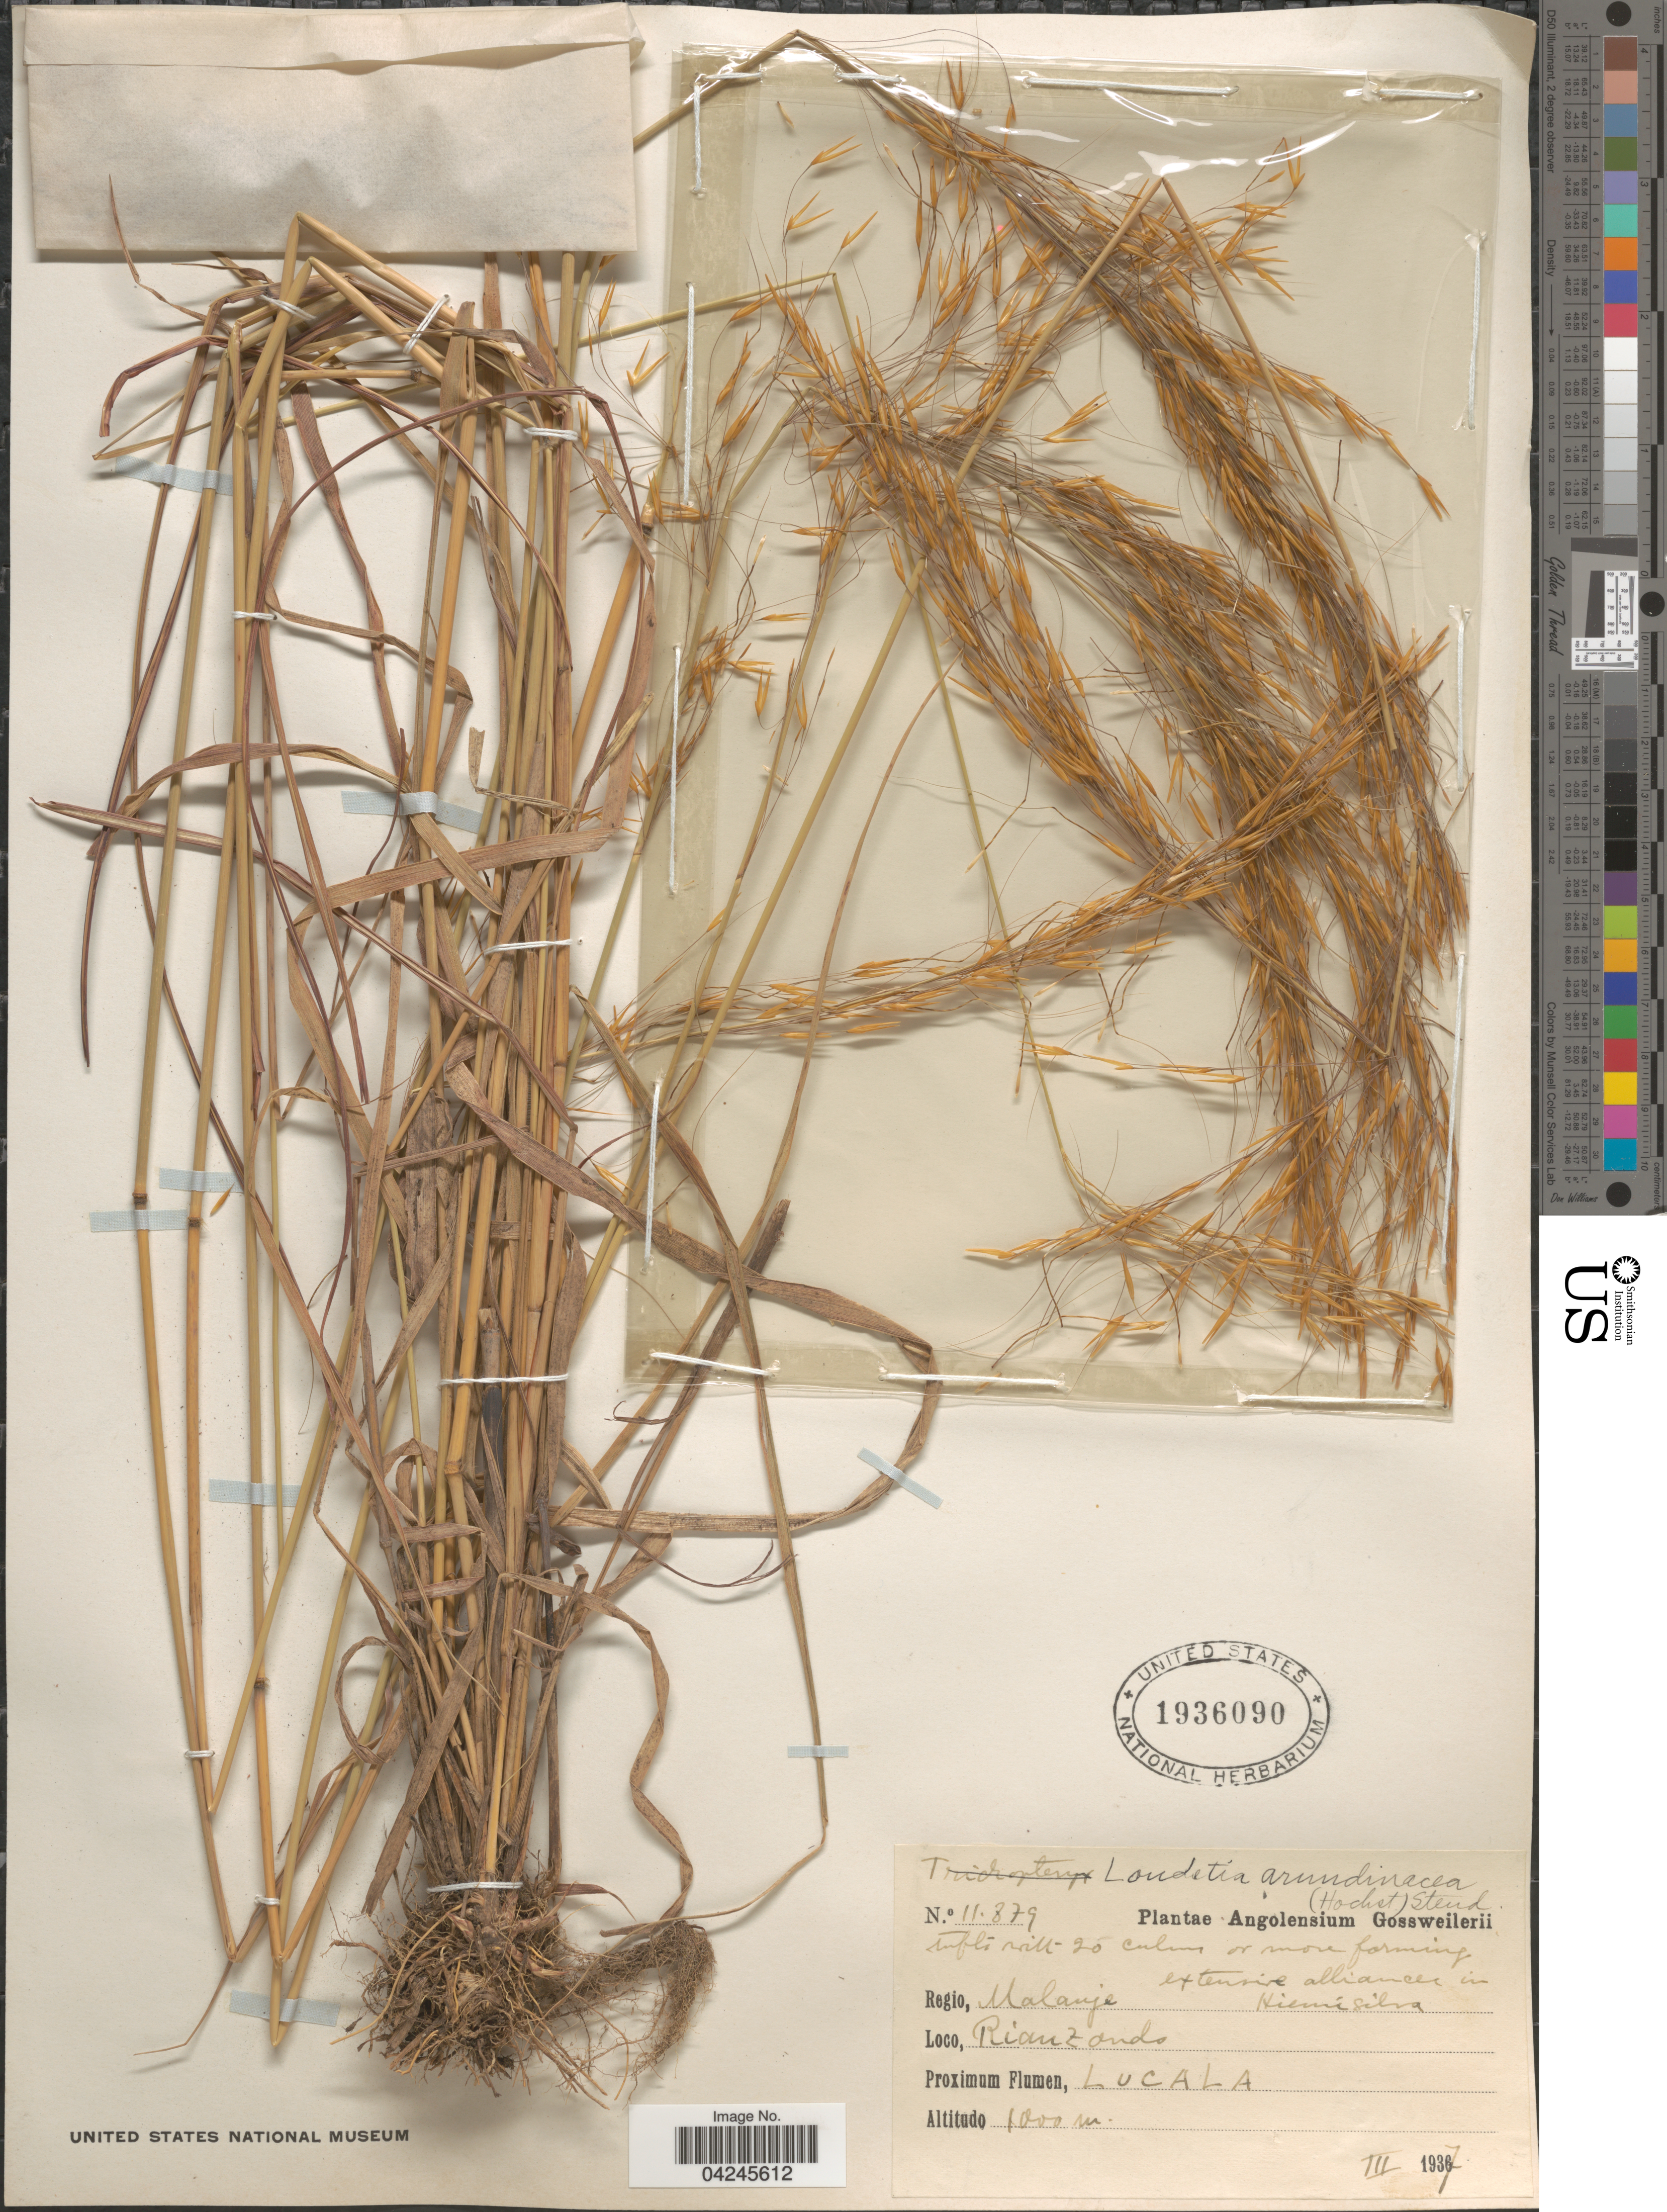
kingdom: Plantae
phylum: Tracheophyta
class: Liliopsida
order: Poales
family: Poaceae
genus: Loudetia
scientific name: Loudetia arundinacea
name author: (Hochst. ex A. Rich.) Steud.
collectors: -. Gossweiler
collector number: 11879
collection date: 1937-03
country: Angola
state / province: Malange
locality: Regio, Malange. Rianzando. Proximum Flumen, Lucala.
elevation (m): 1000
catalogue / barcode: US 1936090